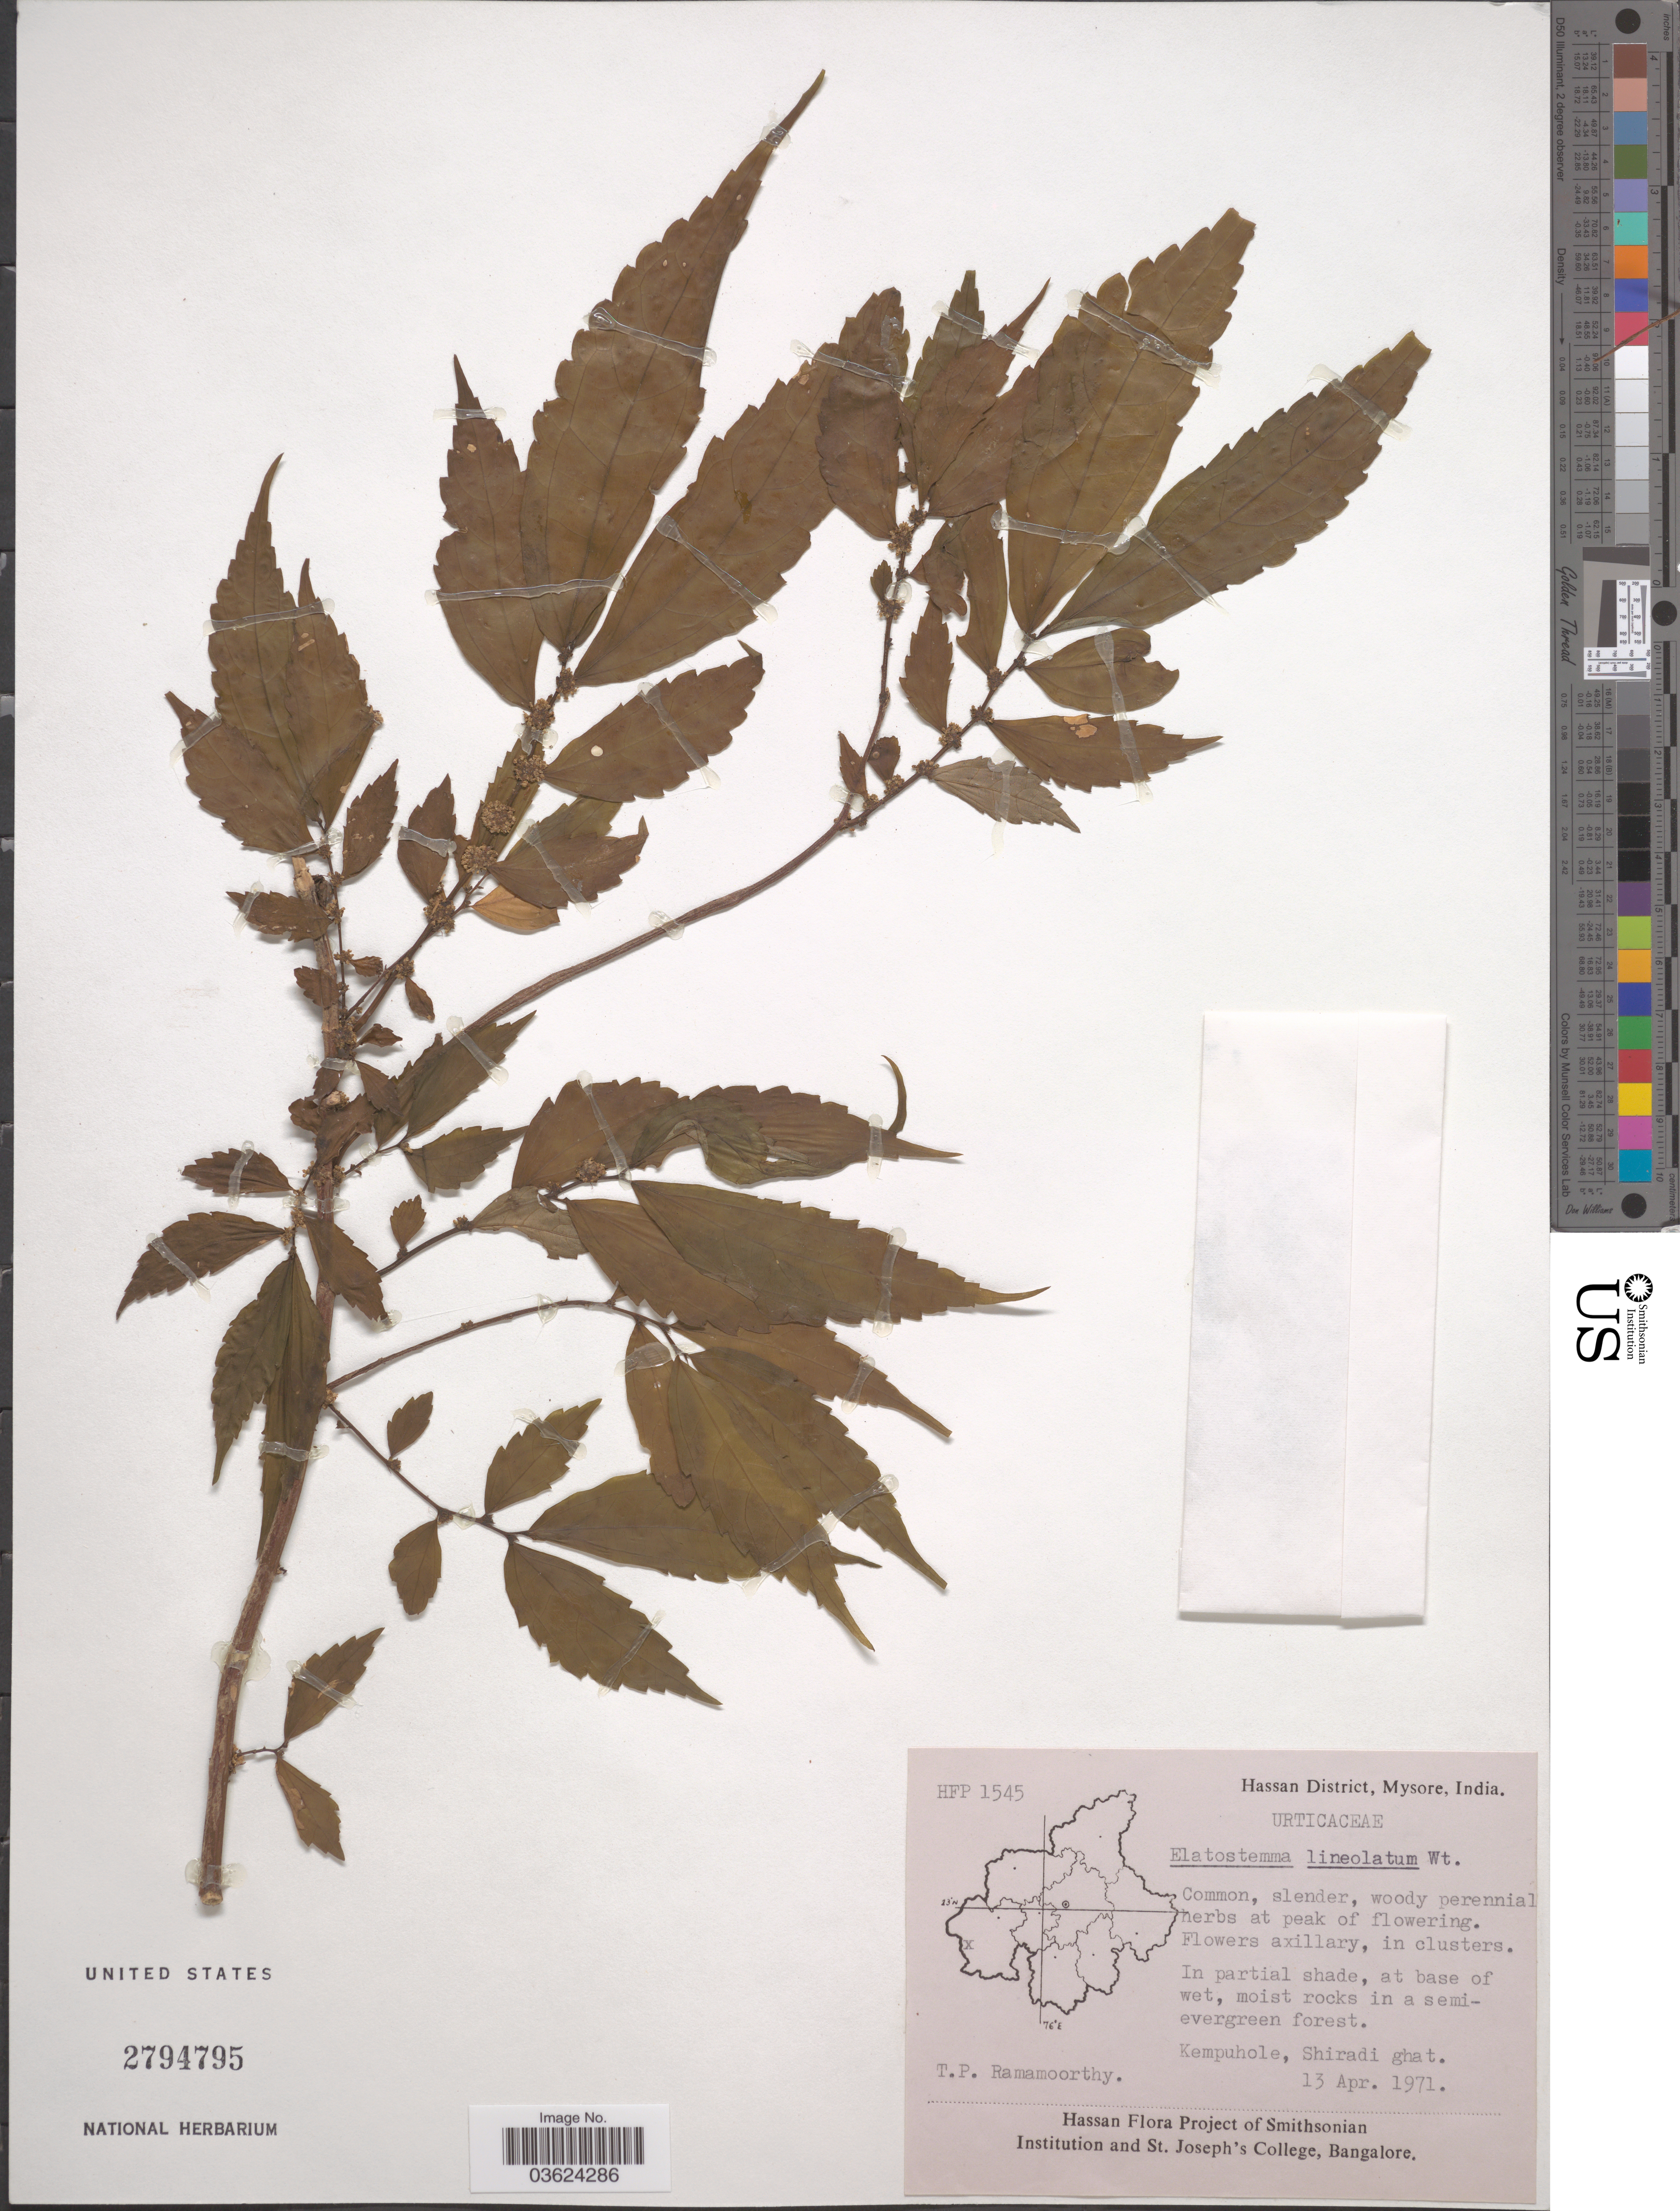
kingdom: Plantae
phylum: Tracheophyta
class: Magnoliopsida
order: Rosales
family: Urticaceae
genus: Elatostema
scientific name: Elatostema lineolatum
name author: Wight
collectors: T. P. Ramamoorthy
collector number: HFP1545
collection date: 1971-04-13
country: India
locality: Hassan District, Mysore. Kempuhole, Shiradi ghat.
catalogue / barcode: US 2794795